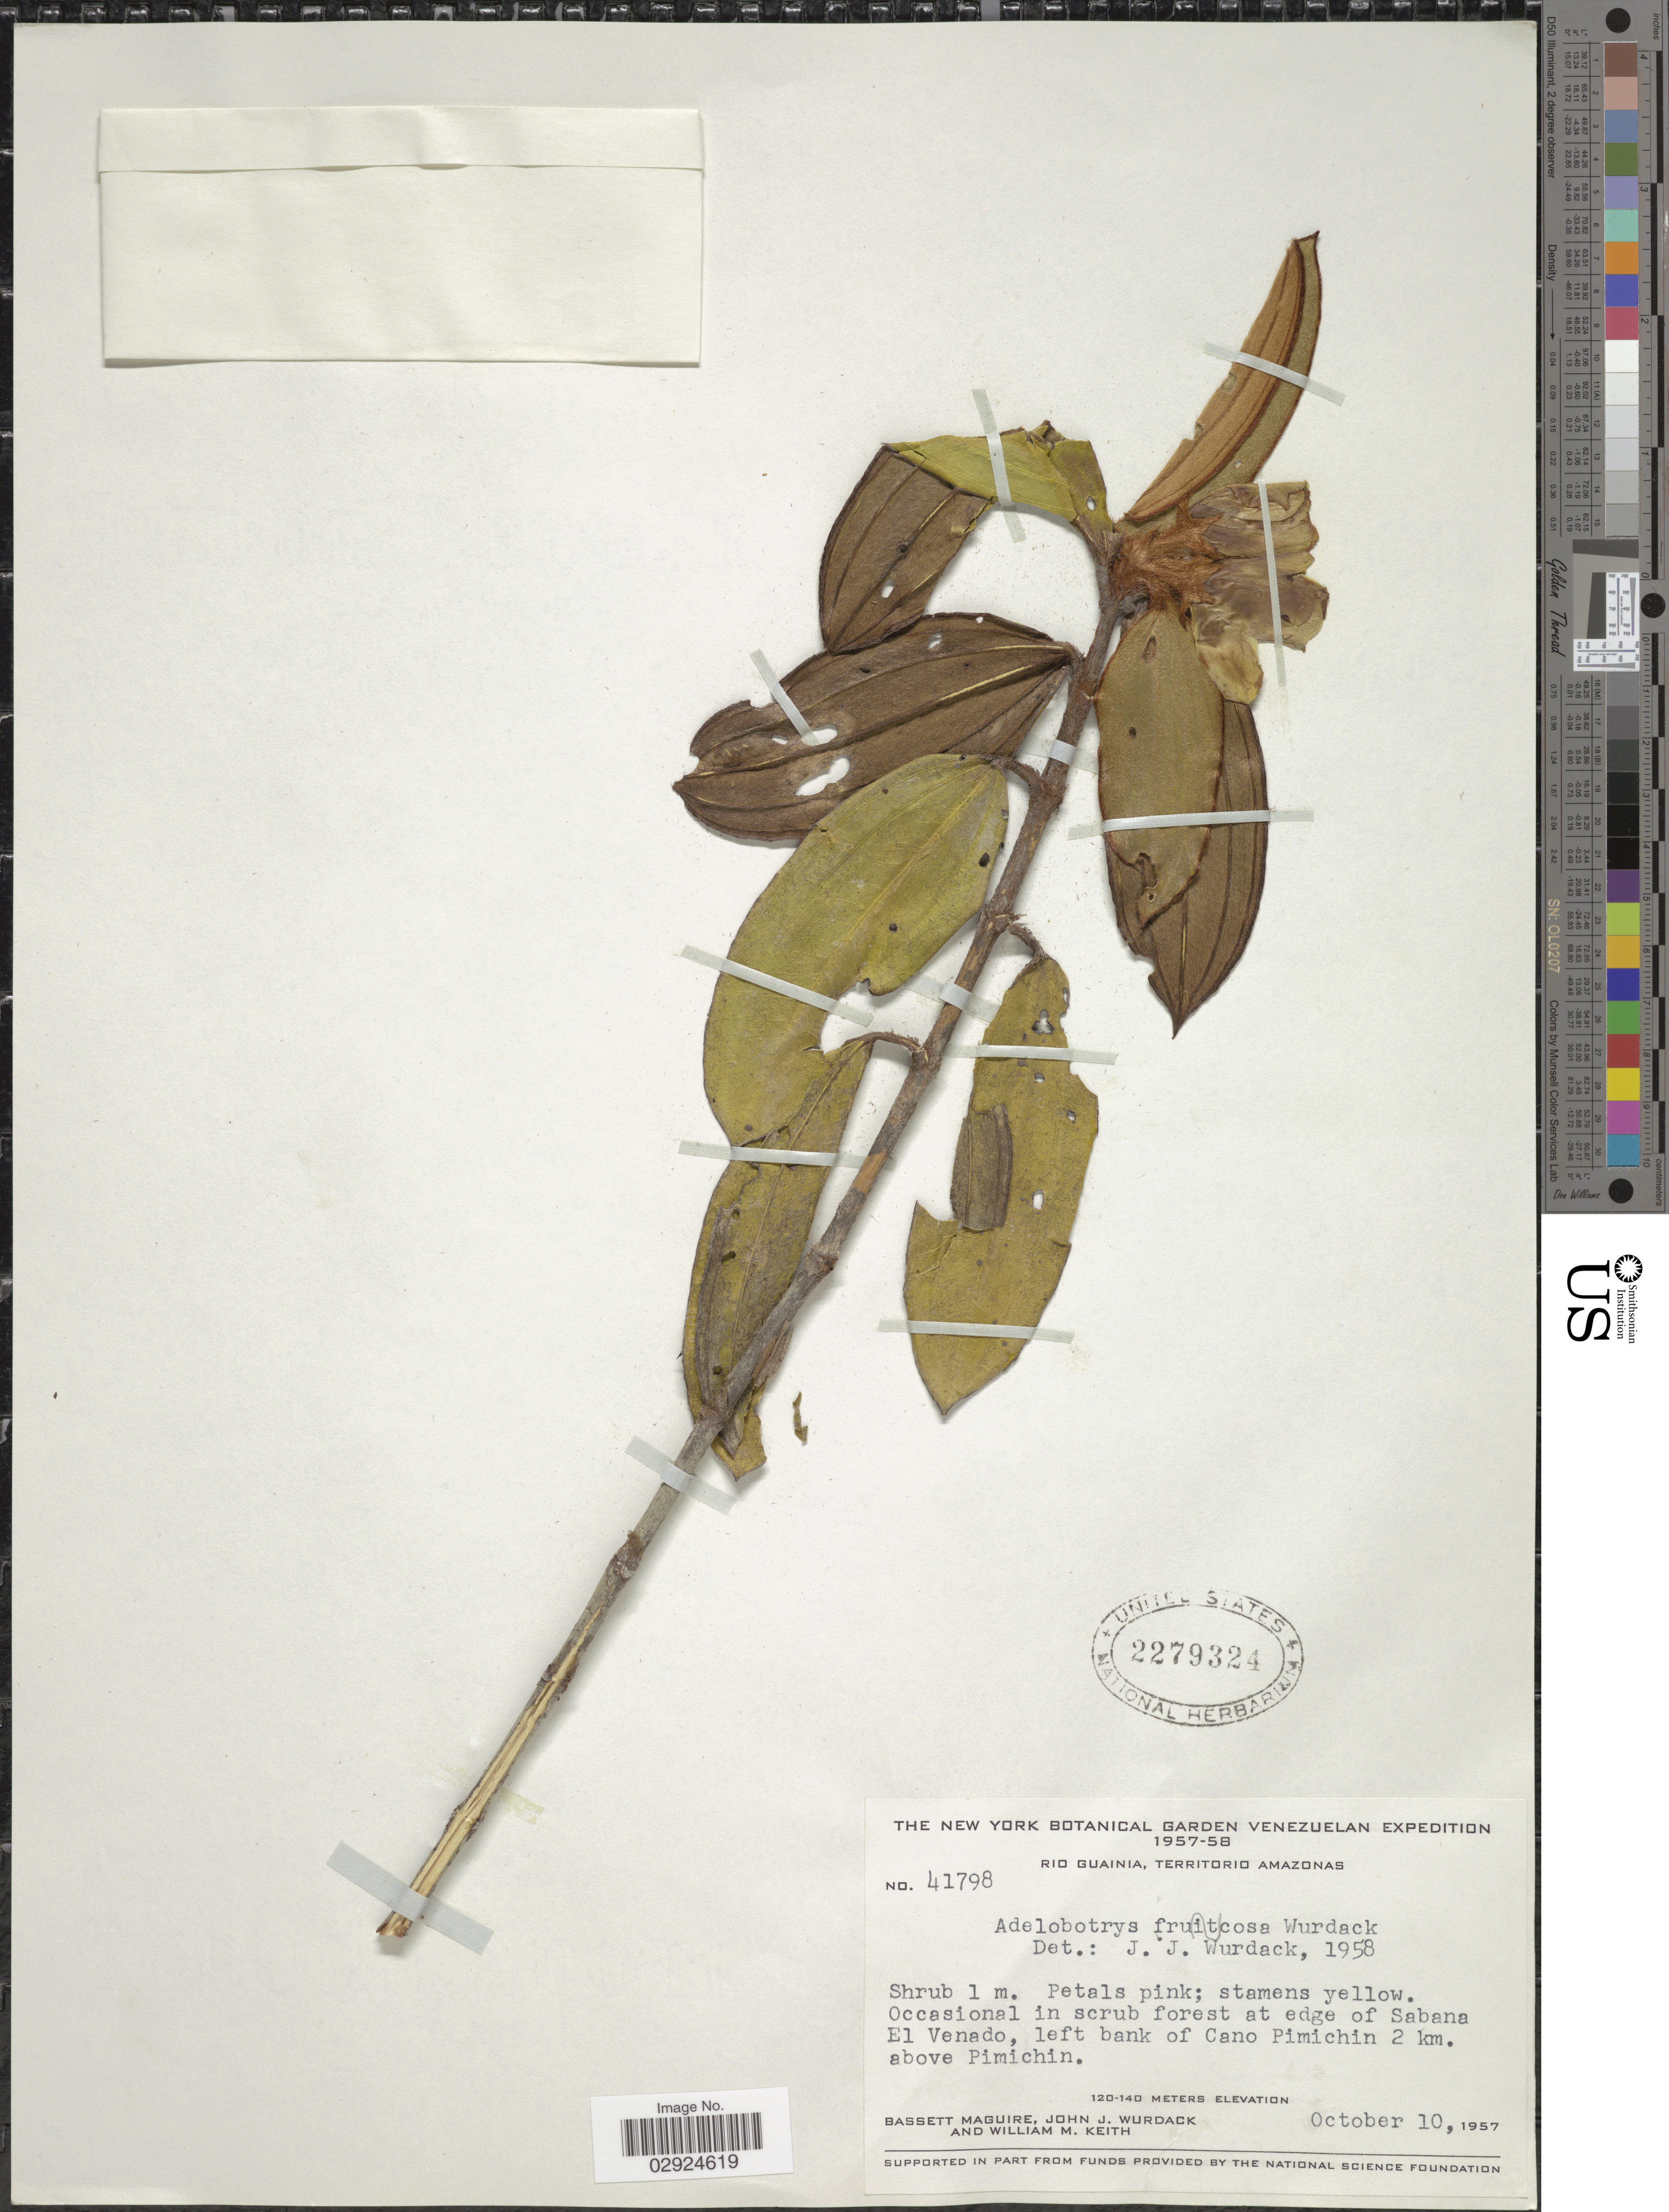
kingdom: Plantae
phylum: Tracheophyta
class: Magnoliopsida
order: Myrtales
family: Melastomataceae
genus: Adelobotrys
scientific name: Adelobotrys fruticosus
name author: Wurdack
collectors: B. Maguire, J. J. Wurdack & W. Keith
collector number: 41798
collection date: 1957-10-10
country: Venezuela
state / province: Amazonas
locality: Rio Guainia, Territorio Amazonas. Occasional in scrub forest at edge of Sabana El Venado, left bank of Cano Pimichin 2 km. above Pimichin.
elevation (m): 120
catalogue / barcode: US 2279324